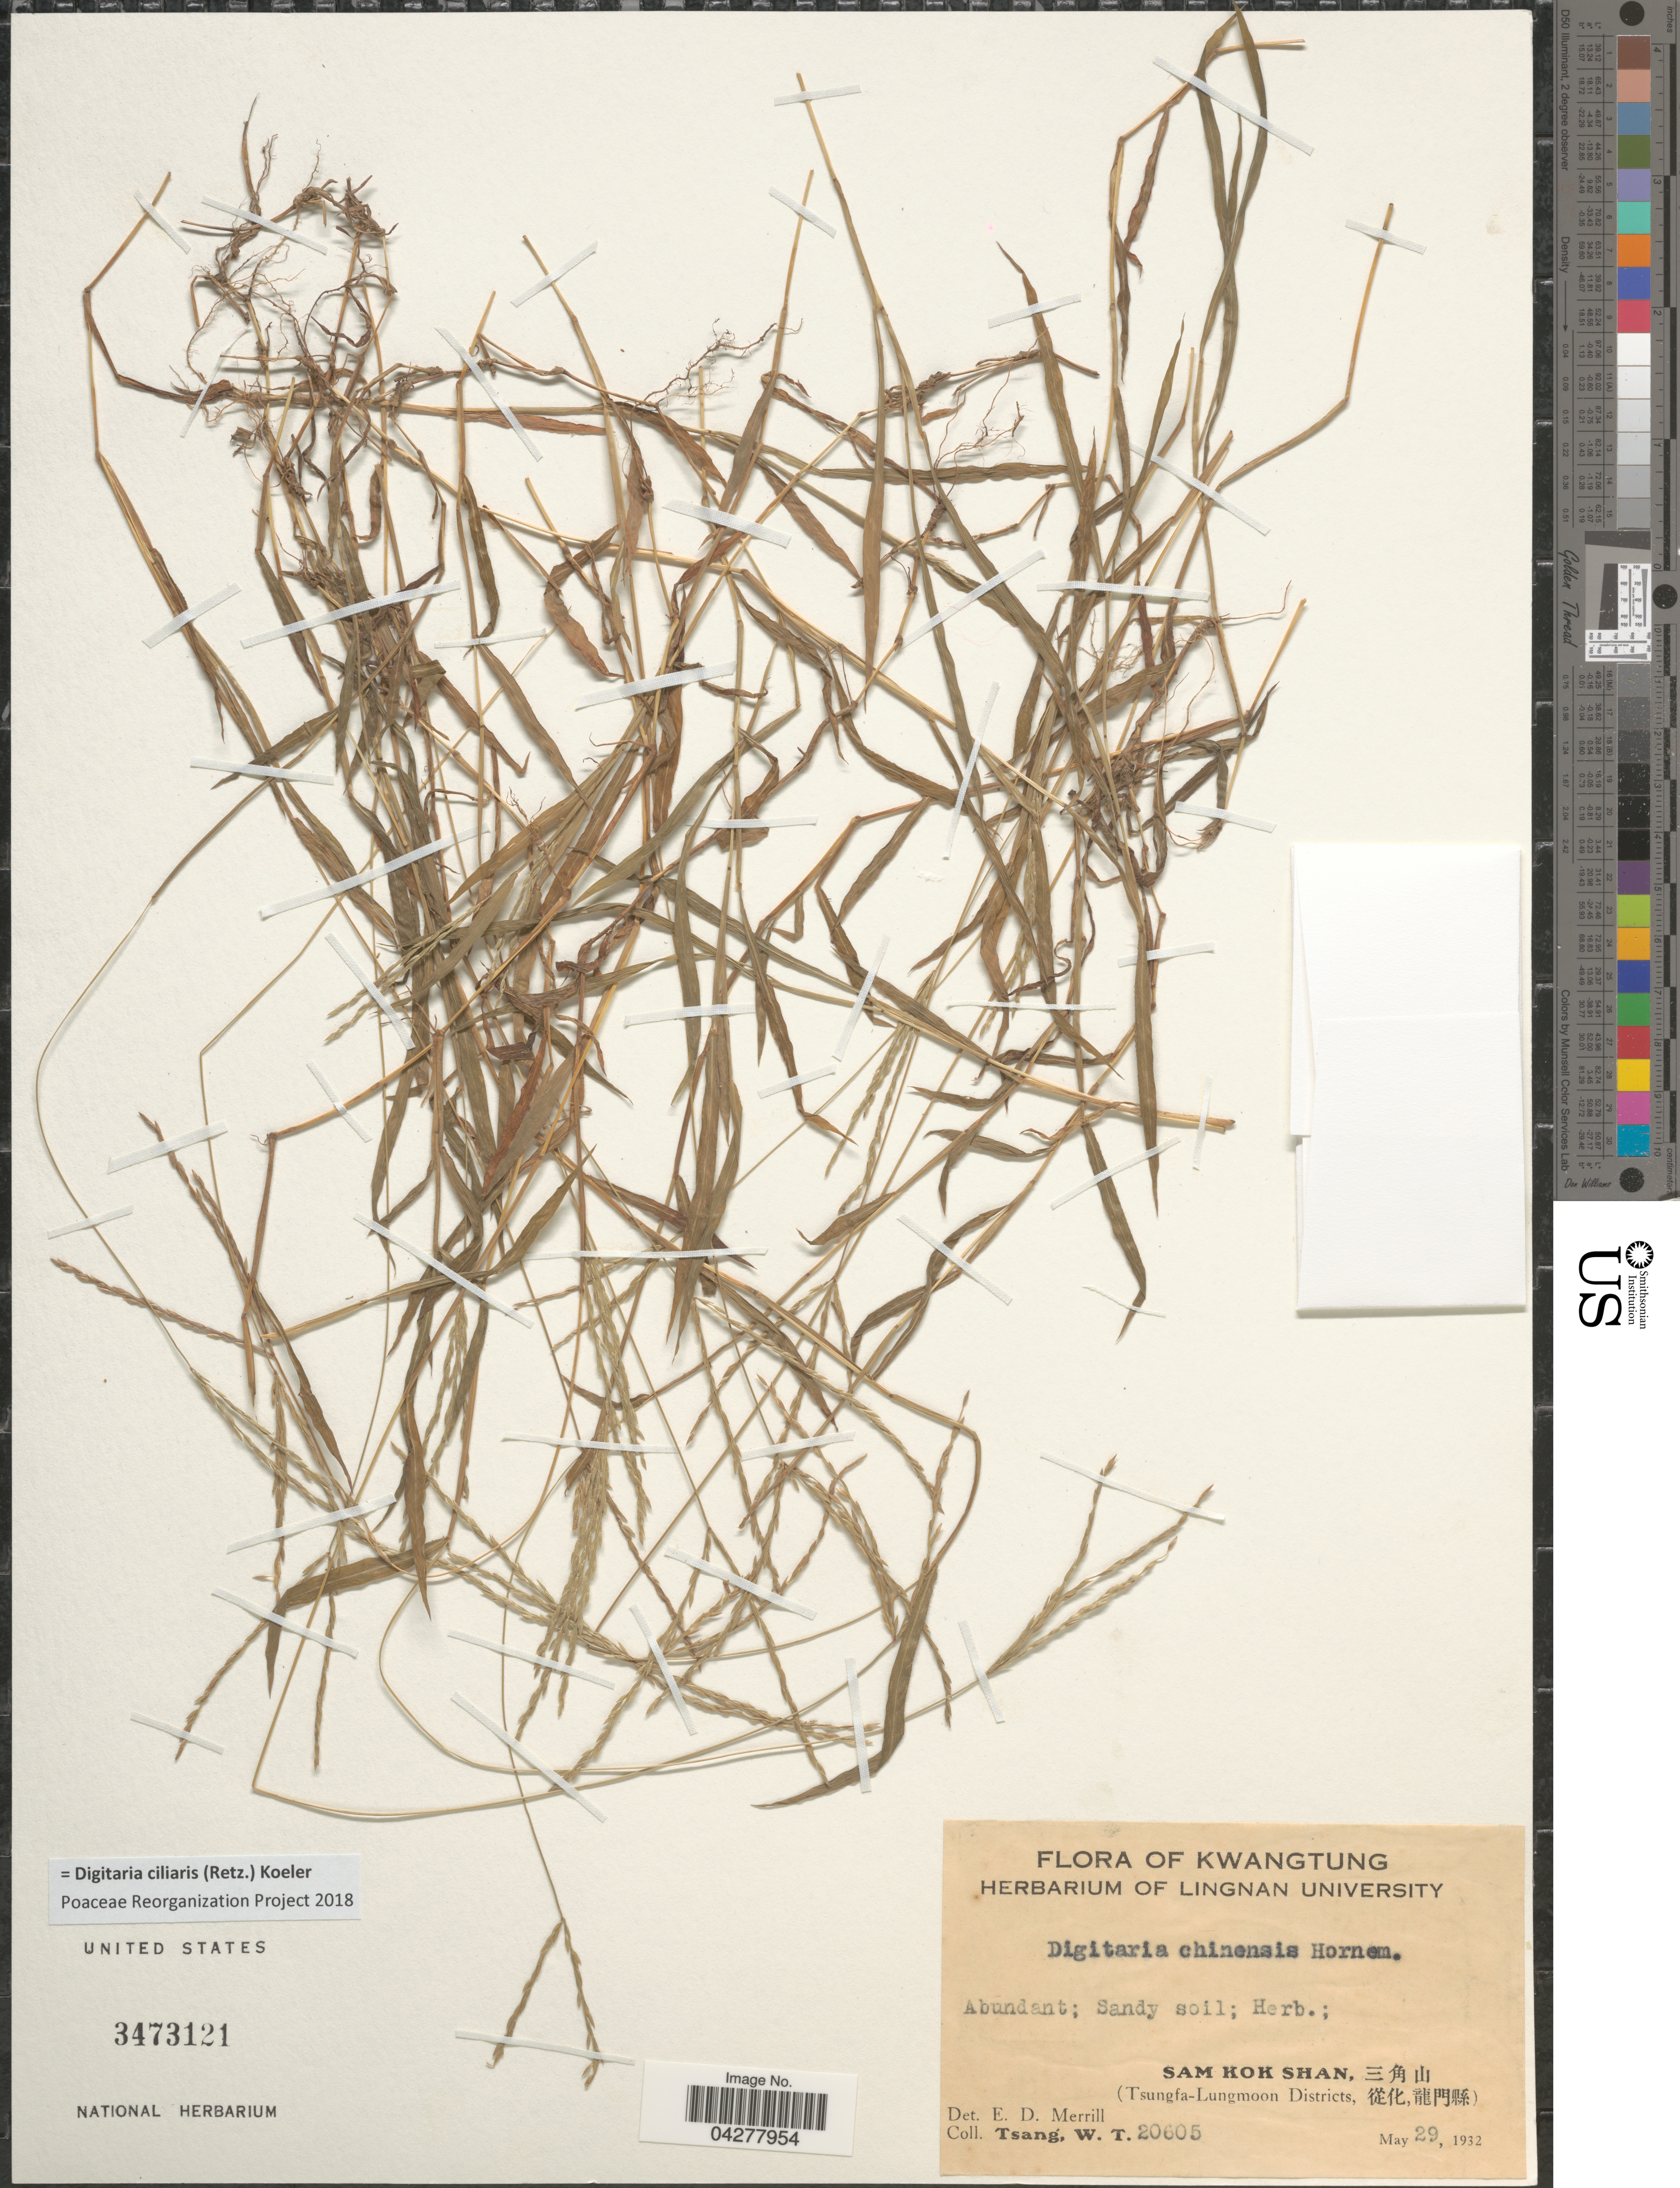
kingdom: Plantae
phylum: Tracheophyta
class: Liliopsida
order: Poales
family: Poaceae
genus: Digitaria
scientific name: Digitaria ciliaris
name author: (Retz.) Koeler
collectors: W. T. Tsang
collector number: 20605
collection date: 1932-05-29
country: China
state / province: Guangdong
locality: Kwangtung. Sam Kok Shan, X. (Tsungfa-Lungmoon Districts, X).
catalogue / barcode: US 3473121